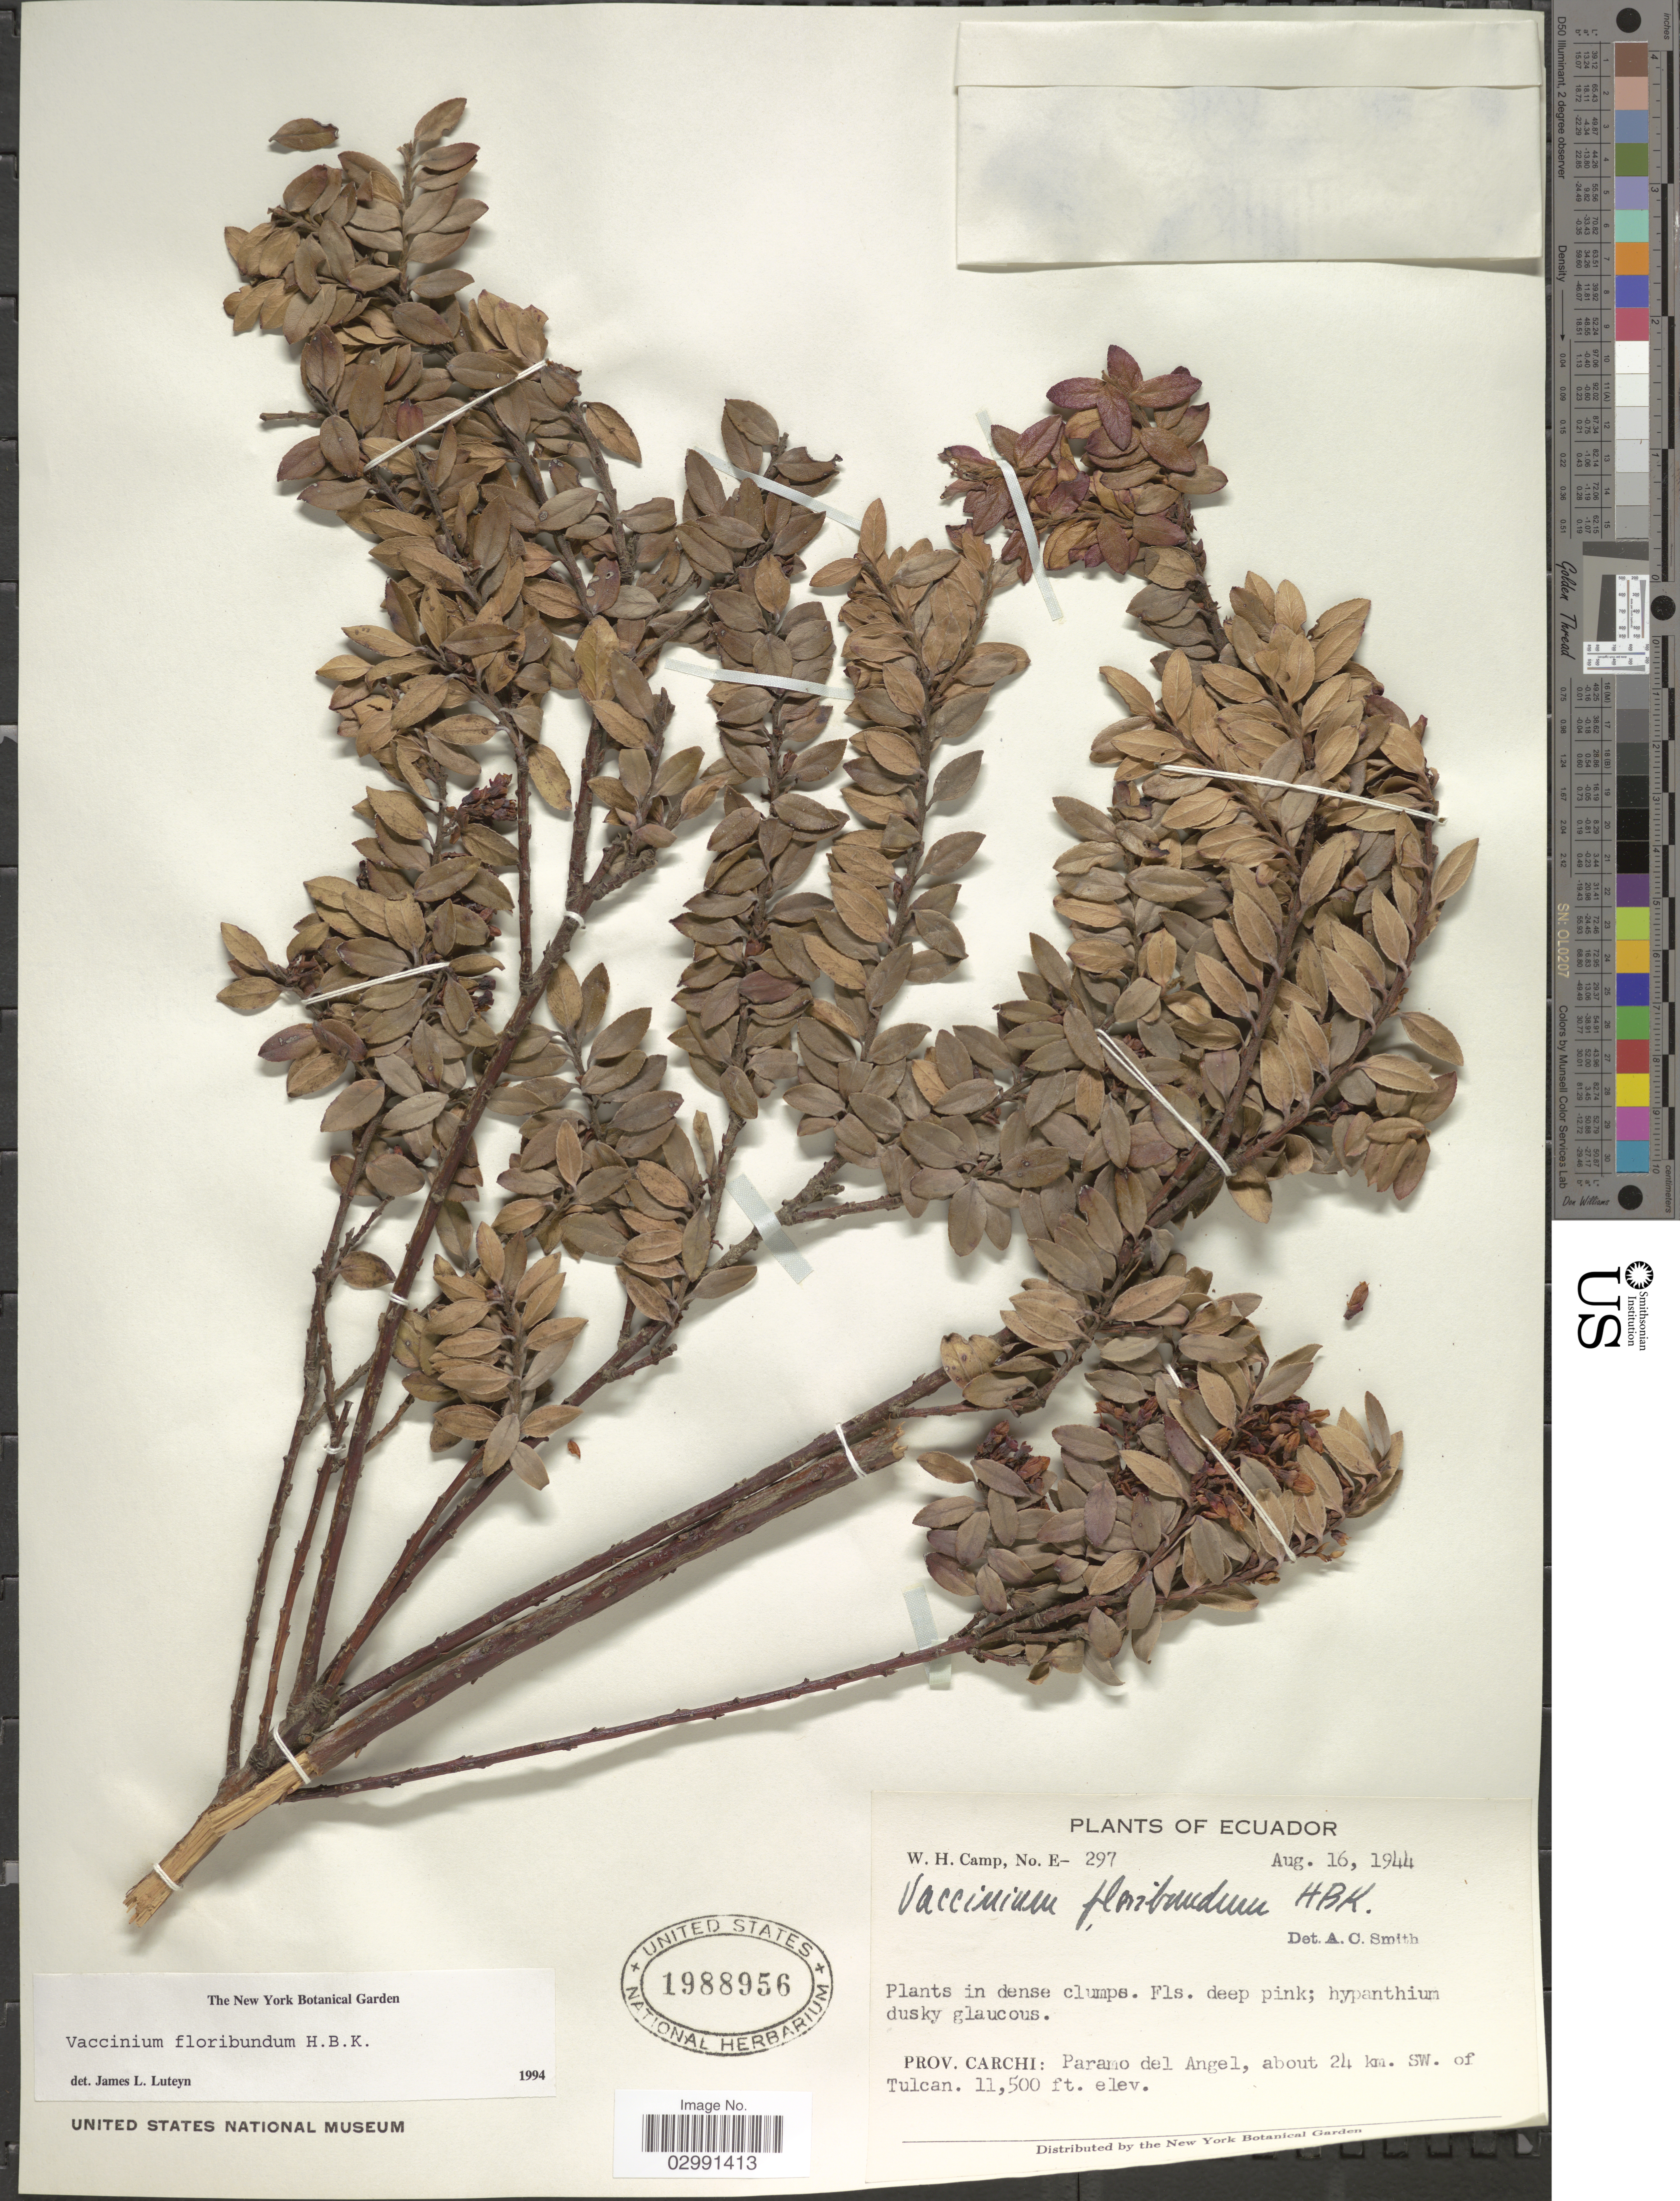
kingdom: Plantae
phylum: Tracheophyta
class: Magnoliopsida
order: Ericales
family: Ericaceae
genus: Vaccinium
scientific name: Vaccinium floribundum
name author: Kunth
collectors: W. H. Camp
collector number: E-297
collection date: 1944-08-16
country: Ecuador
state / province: Carchi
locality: Paramo del Angel, about 24 km. SW. of Tulcan.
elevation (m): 3505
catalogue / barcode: US 1988956